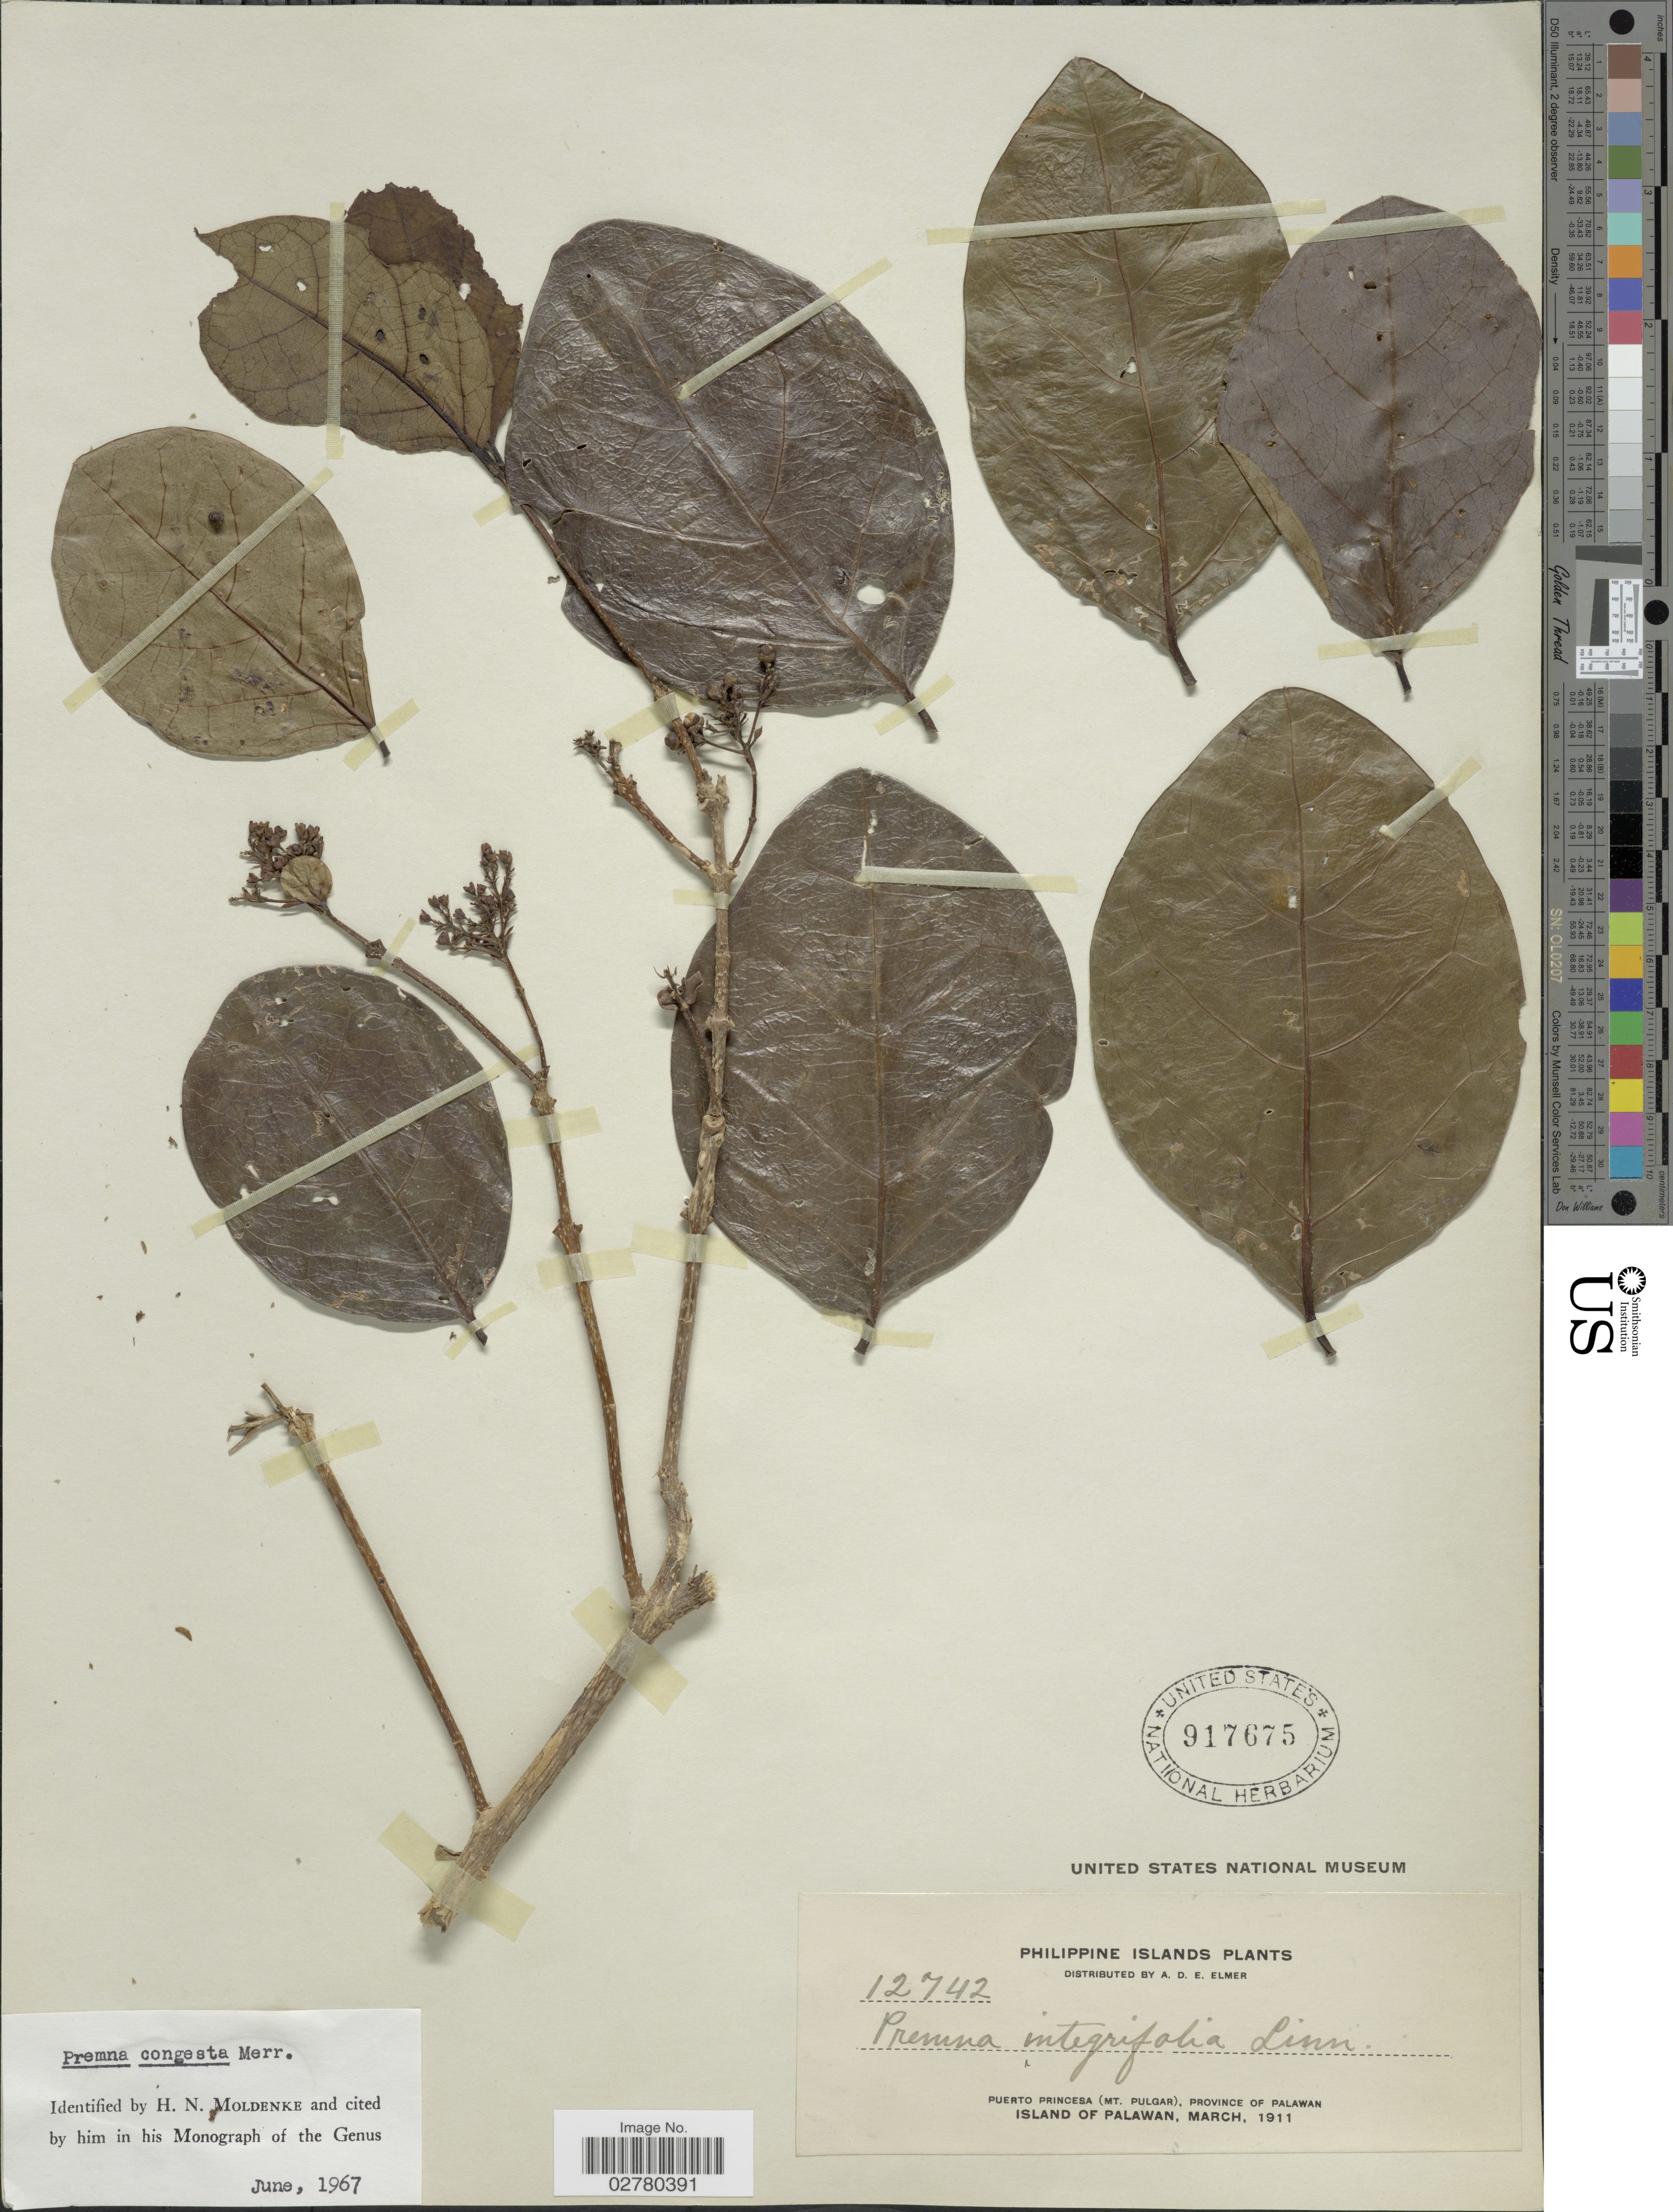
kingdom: Plantae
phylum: Tracheophyta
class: Magnoliopsida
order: Lamiales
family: Lamiaceae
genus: Premna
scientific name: Premna congesta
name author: Merr.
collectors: A. D. E. Elmer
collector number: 12742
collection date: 1911-03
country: Philippines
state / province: Mimaropa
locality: Puerto Princesa (Mt. Pulgar), Province of Palawan.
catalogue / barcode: US 917675